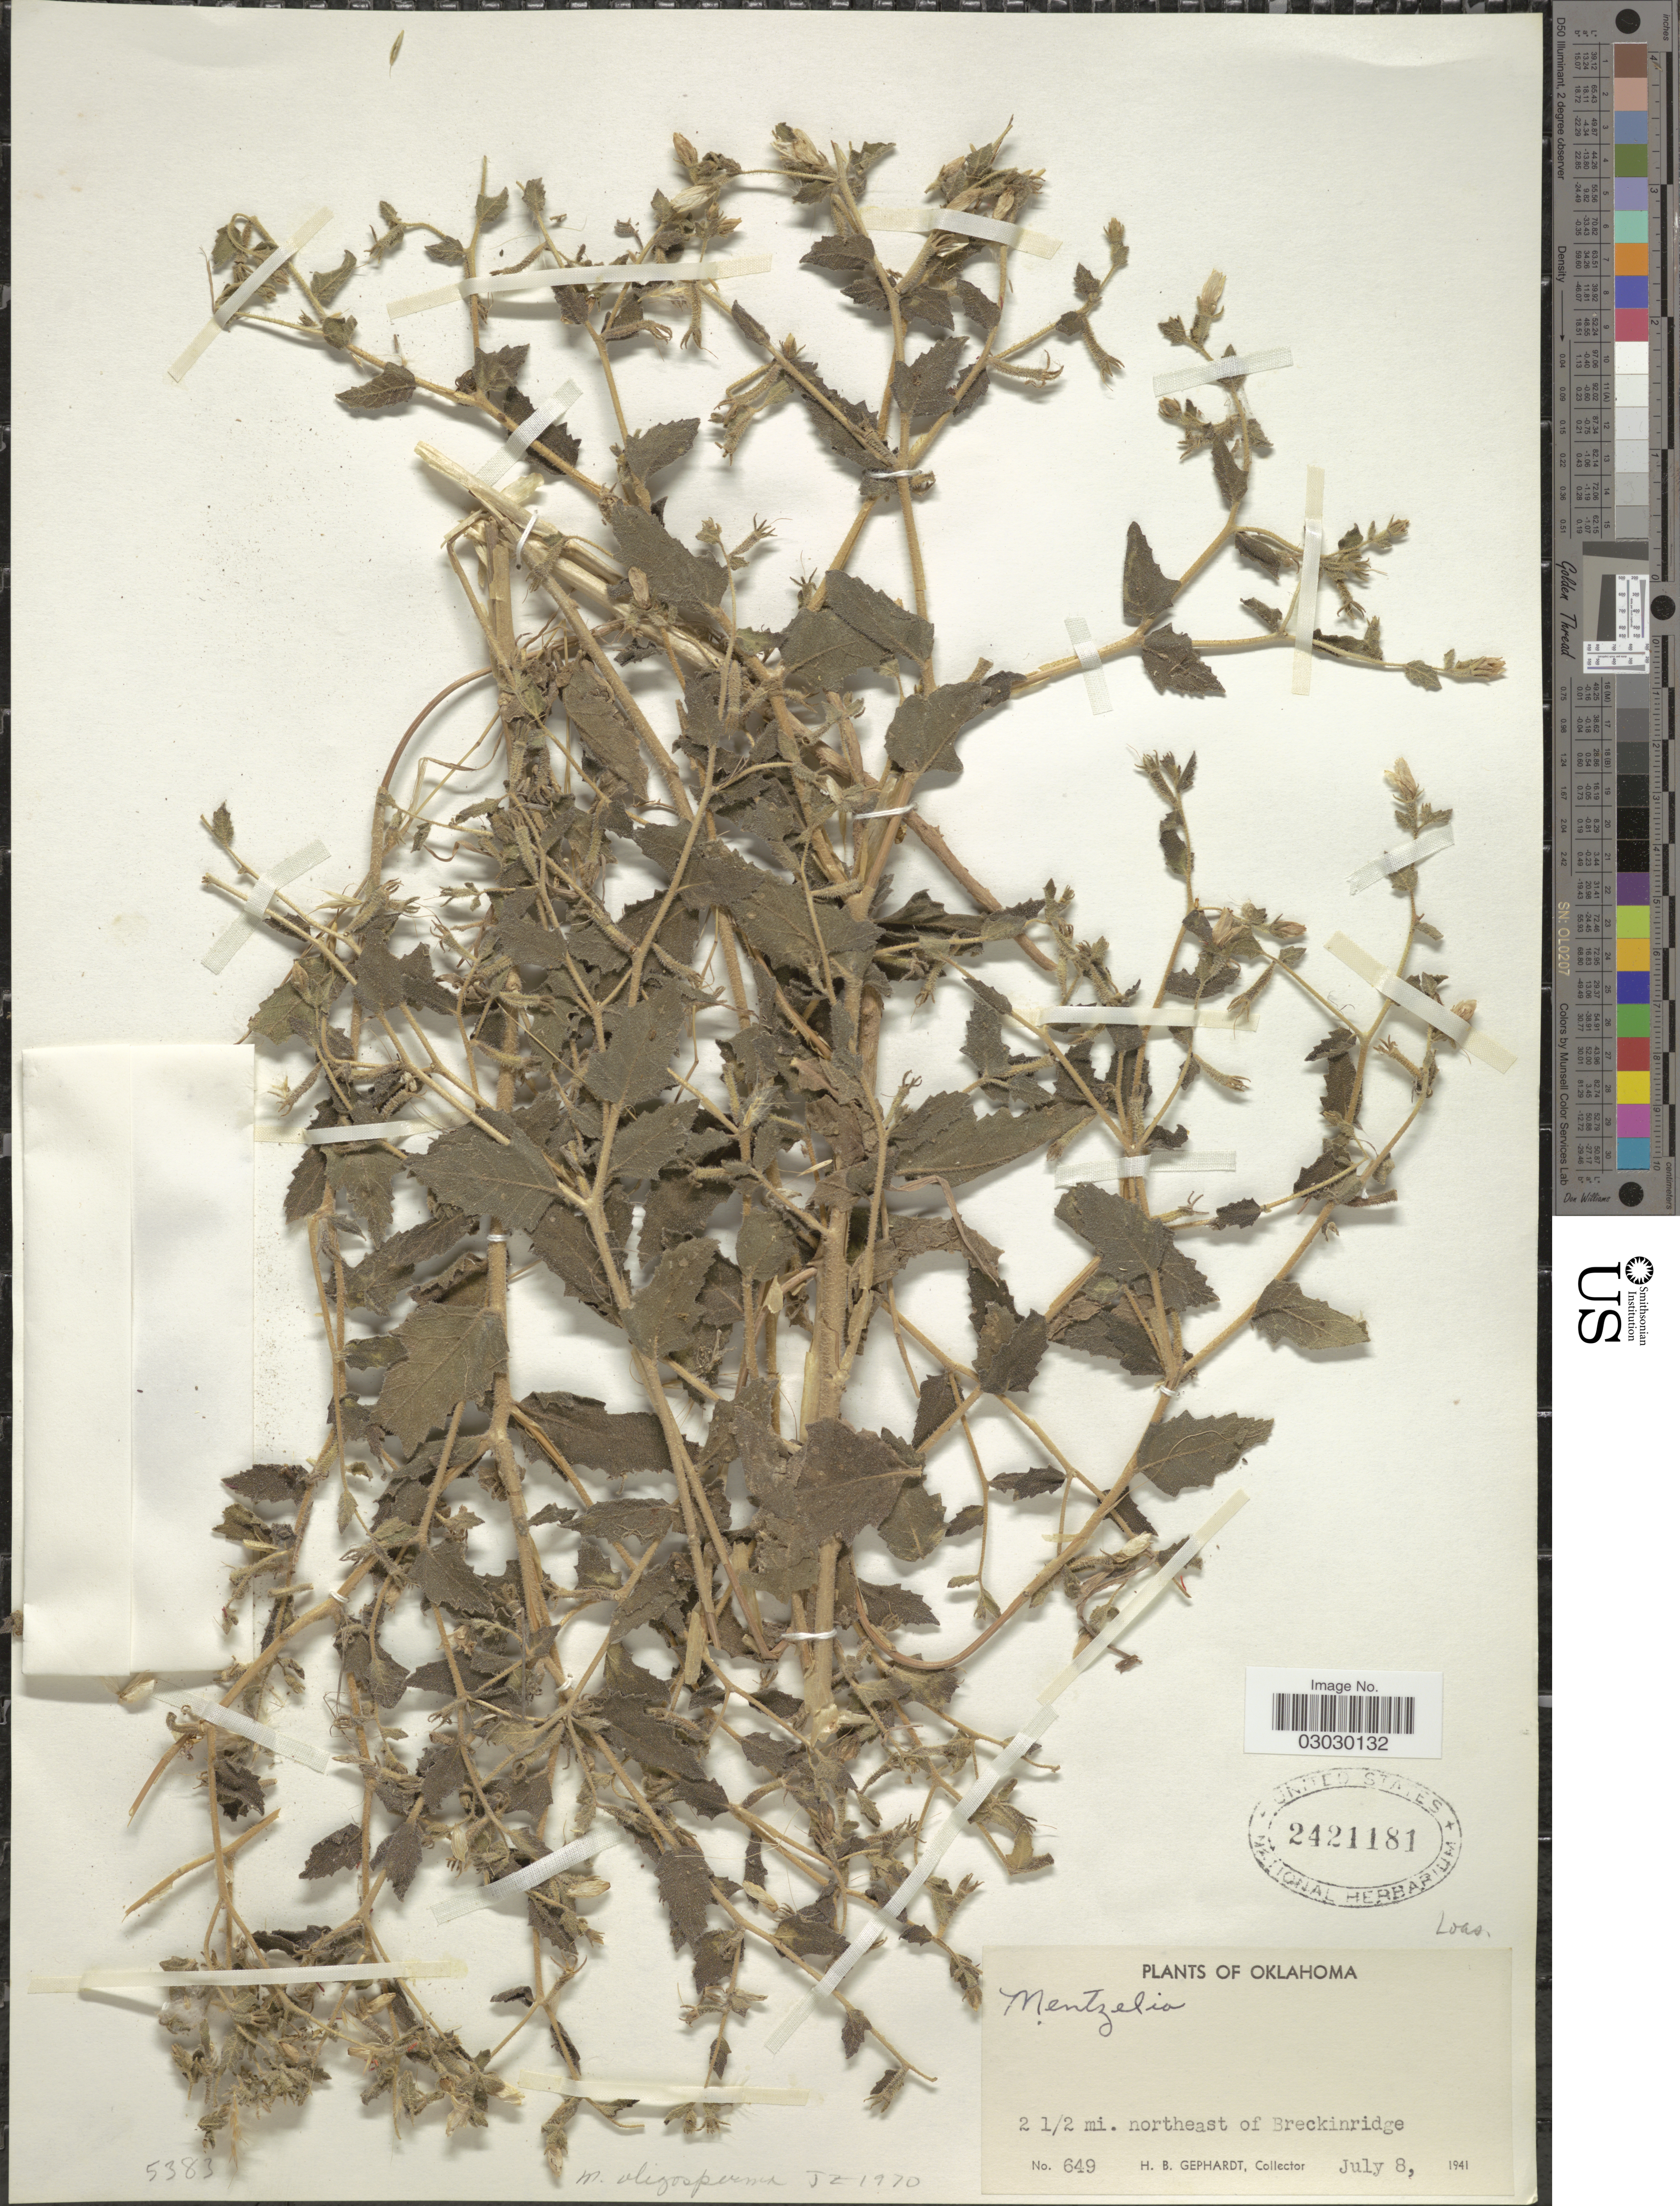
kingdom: Plantae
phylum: Tracheophyta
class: Magnoliopsida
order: Cornales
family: Loasaceae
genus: Mentzelia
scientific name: Mentzelia oligosperma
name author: Nutt. ex Sims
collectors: H. Gephardt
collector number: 649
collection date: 1941-07-08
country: United States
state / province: Oklahoma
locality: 2 1/2 mi. northeast of Breckinridge.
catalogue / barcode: US 2421181